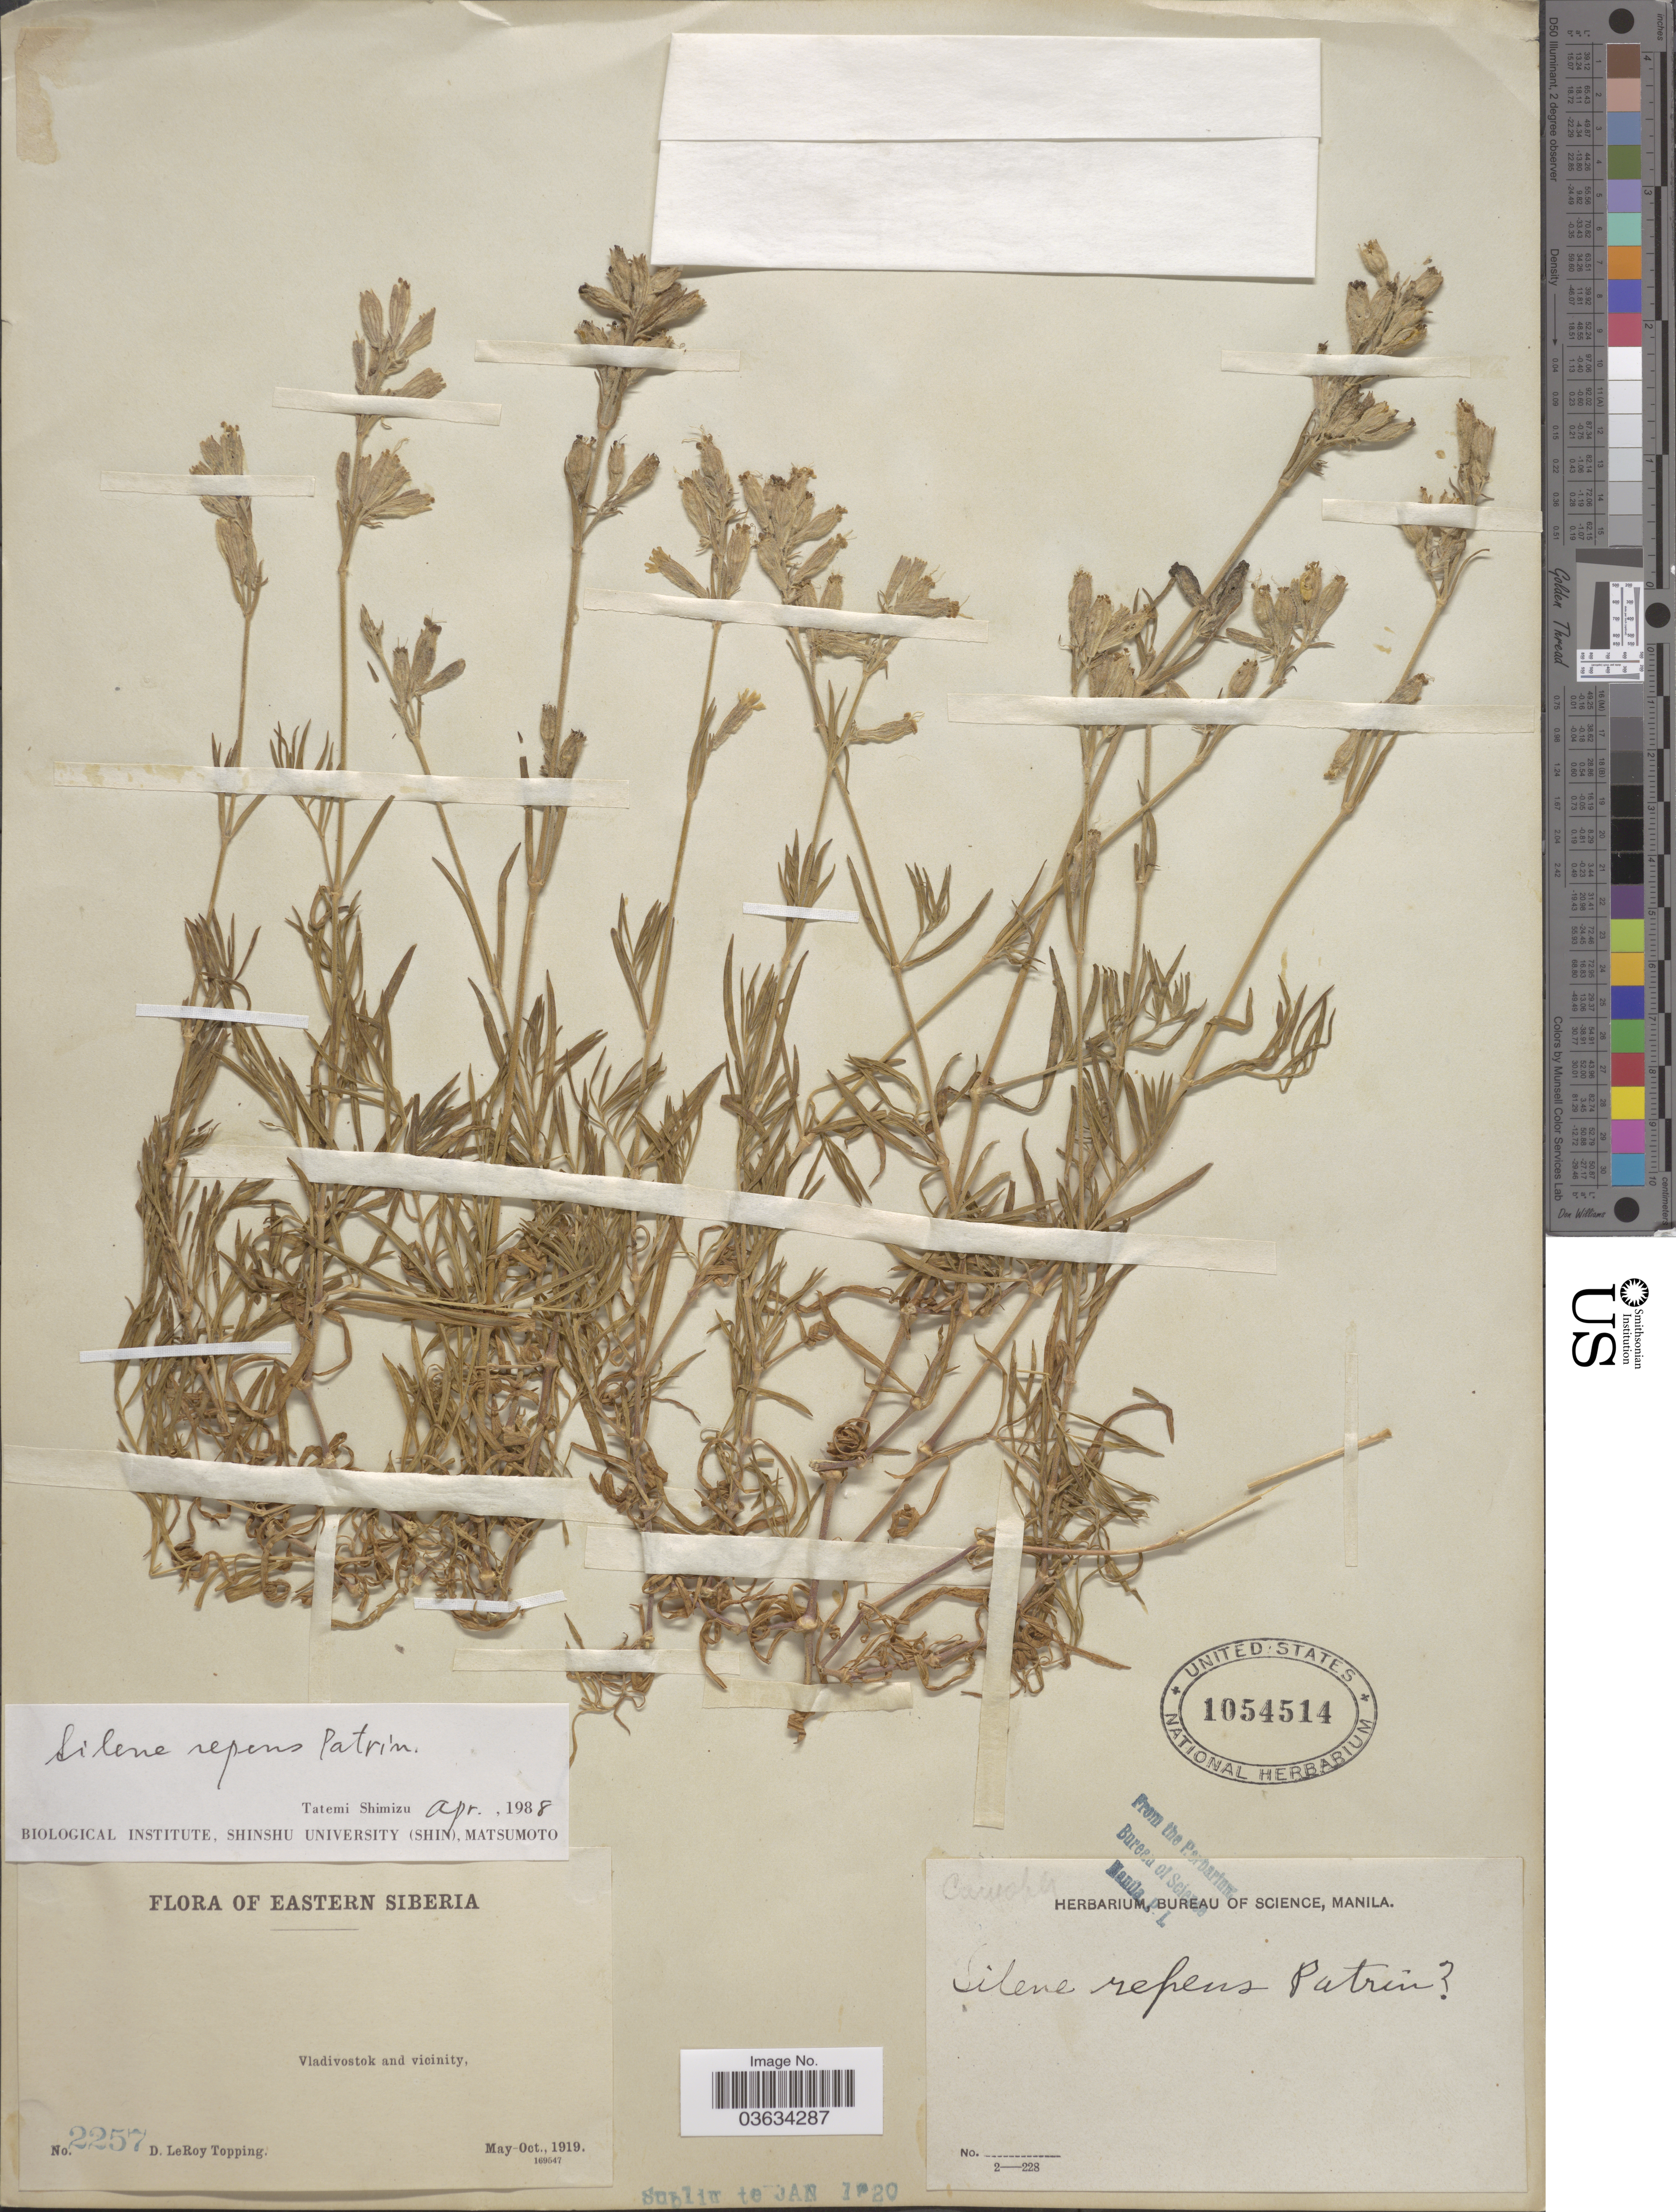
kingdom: Plantae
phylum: Tracheophyta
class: Magnoliopsida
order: Caryophyllales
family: Caryophyllaceae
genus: Silene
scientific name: Silene repens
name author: Patrin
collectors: D. L. Topping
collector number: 2257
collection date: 1919-05/1919-10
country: Russian Federation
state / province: Primorsky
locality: Eastern Siberia. Vladivostok and vicinity.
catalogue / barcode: US 1054514